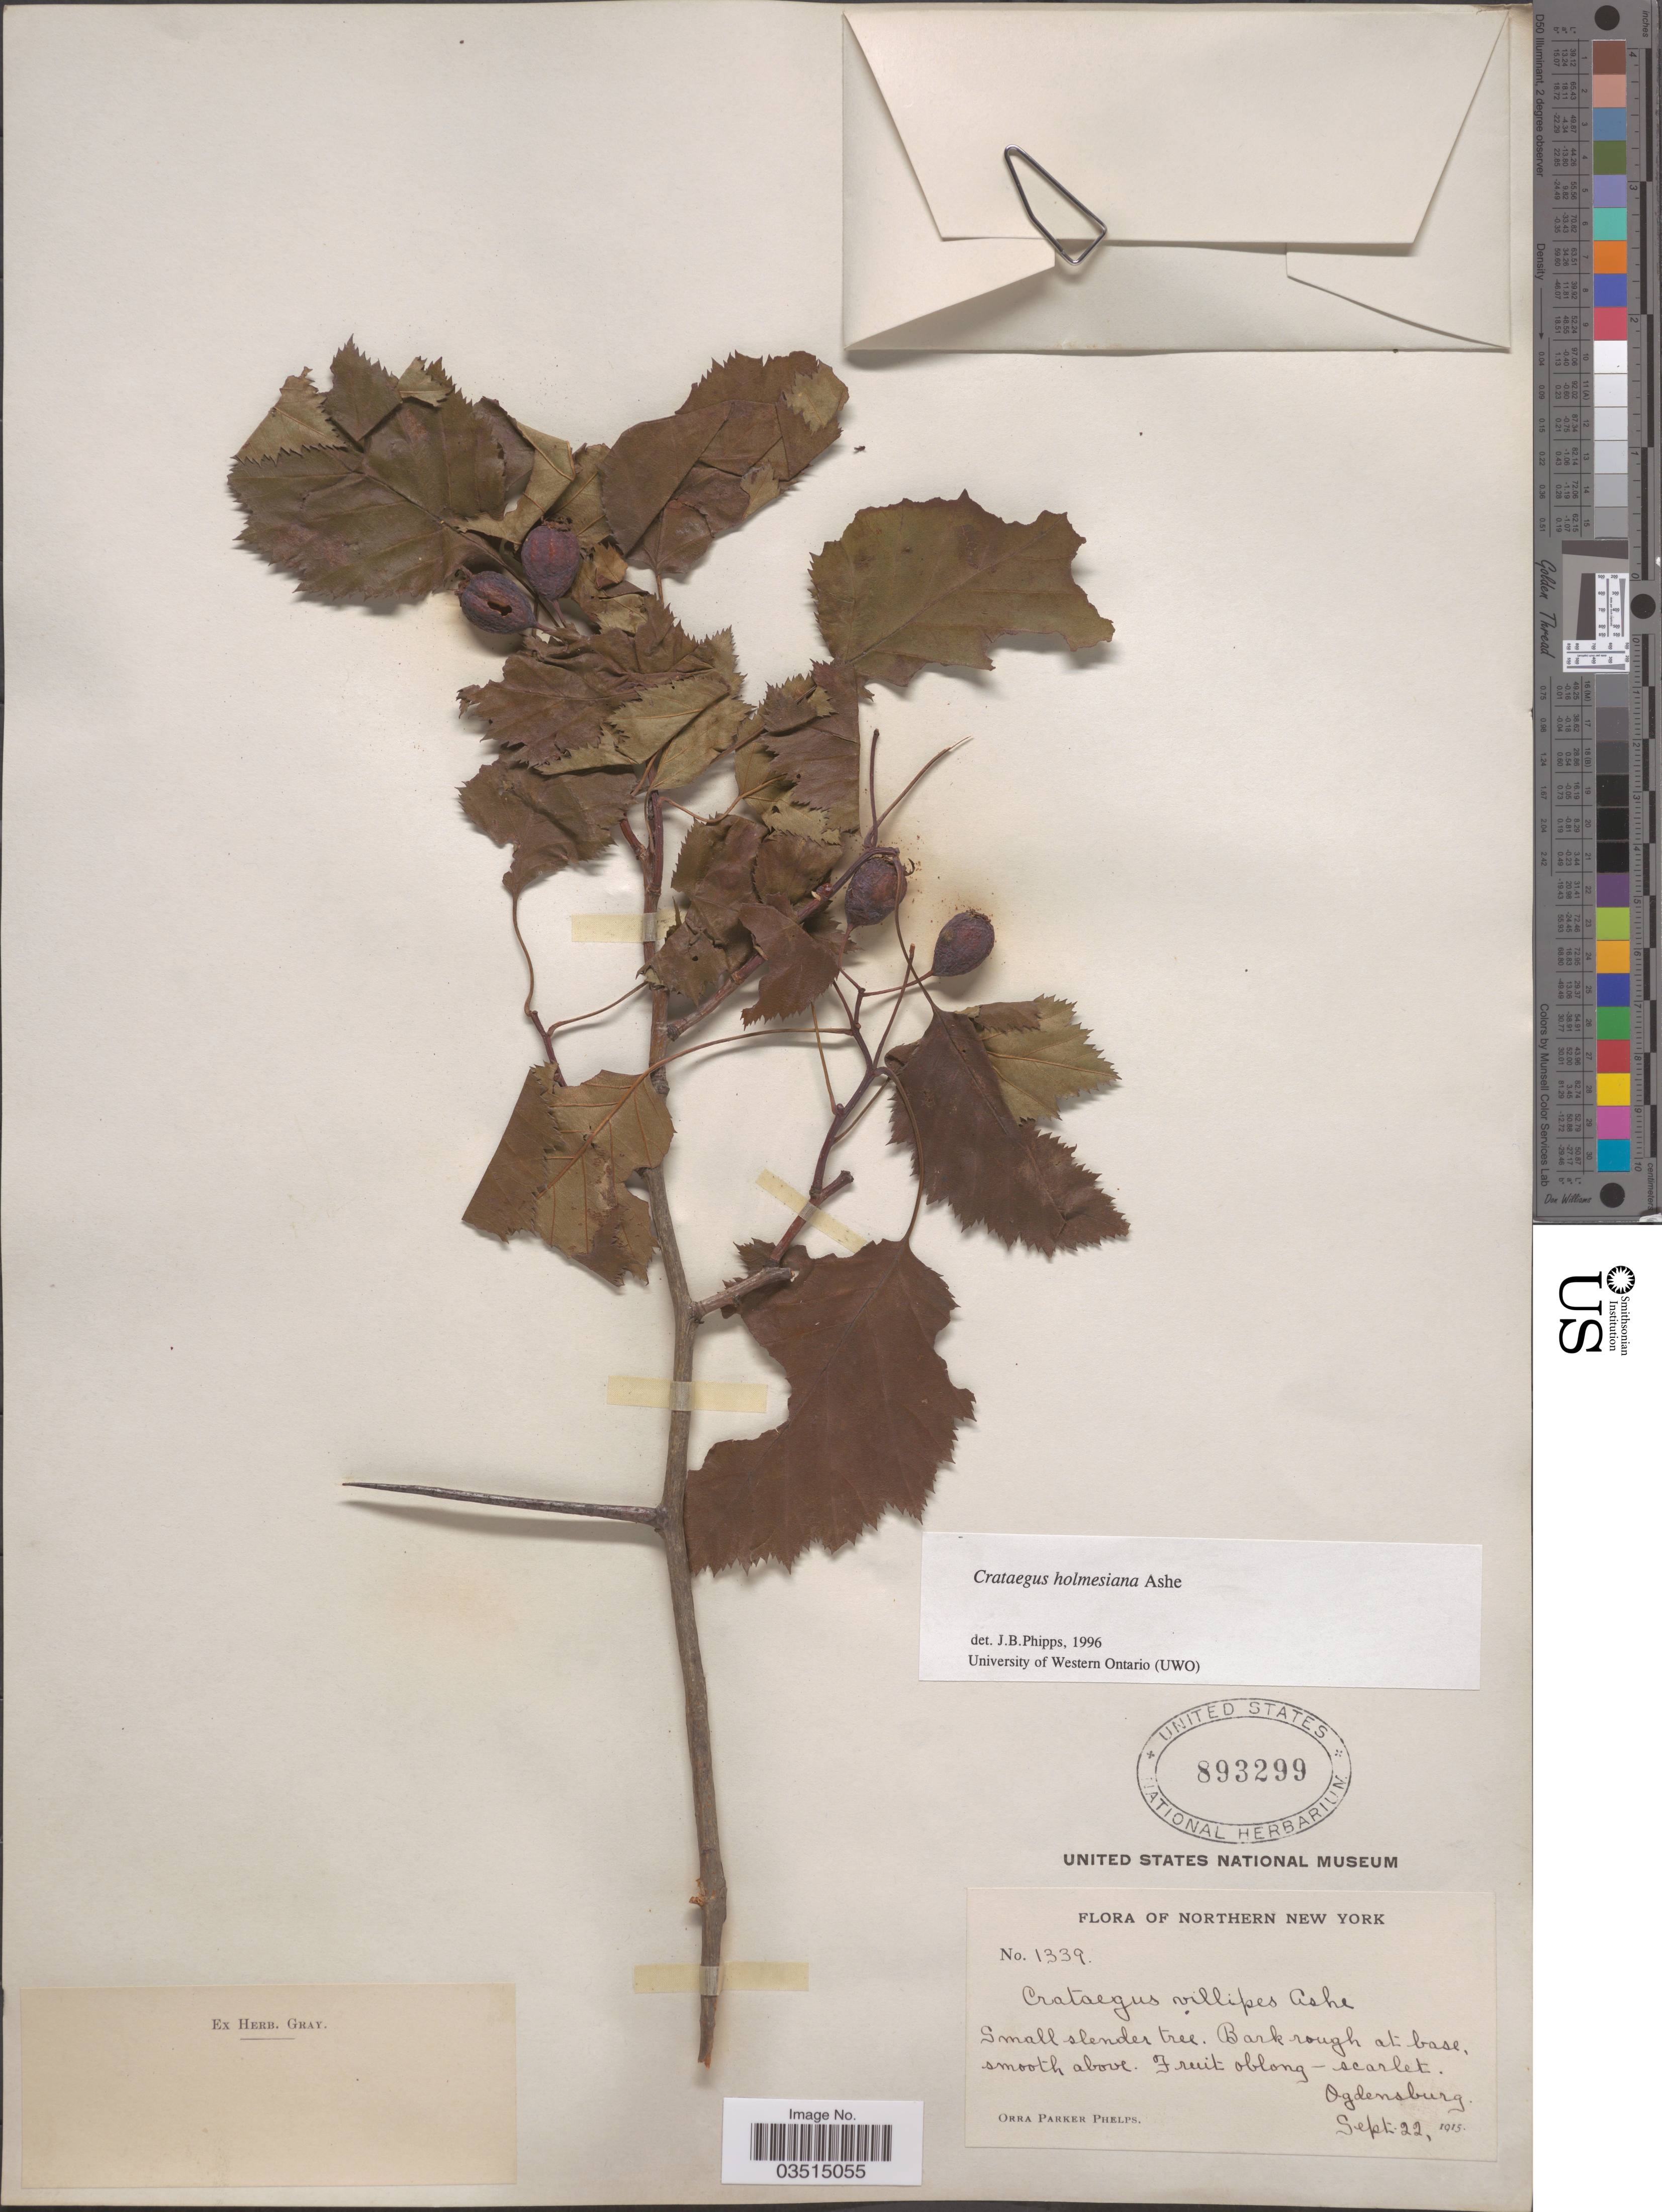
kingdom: Plantae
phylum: Tracheophyta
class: Magnoliopsida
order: Rosales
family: Rosaceae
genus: Crataegus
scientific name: Crataegus holmesiana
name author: Ashe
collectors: O. P. Phelps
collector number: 1339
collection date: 1915-09-22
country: United States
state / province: New York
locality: Northern New York. Ogdensburg.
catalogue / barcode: US 893299